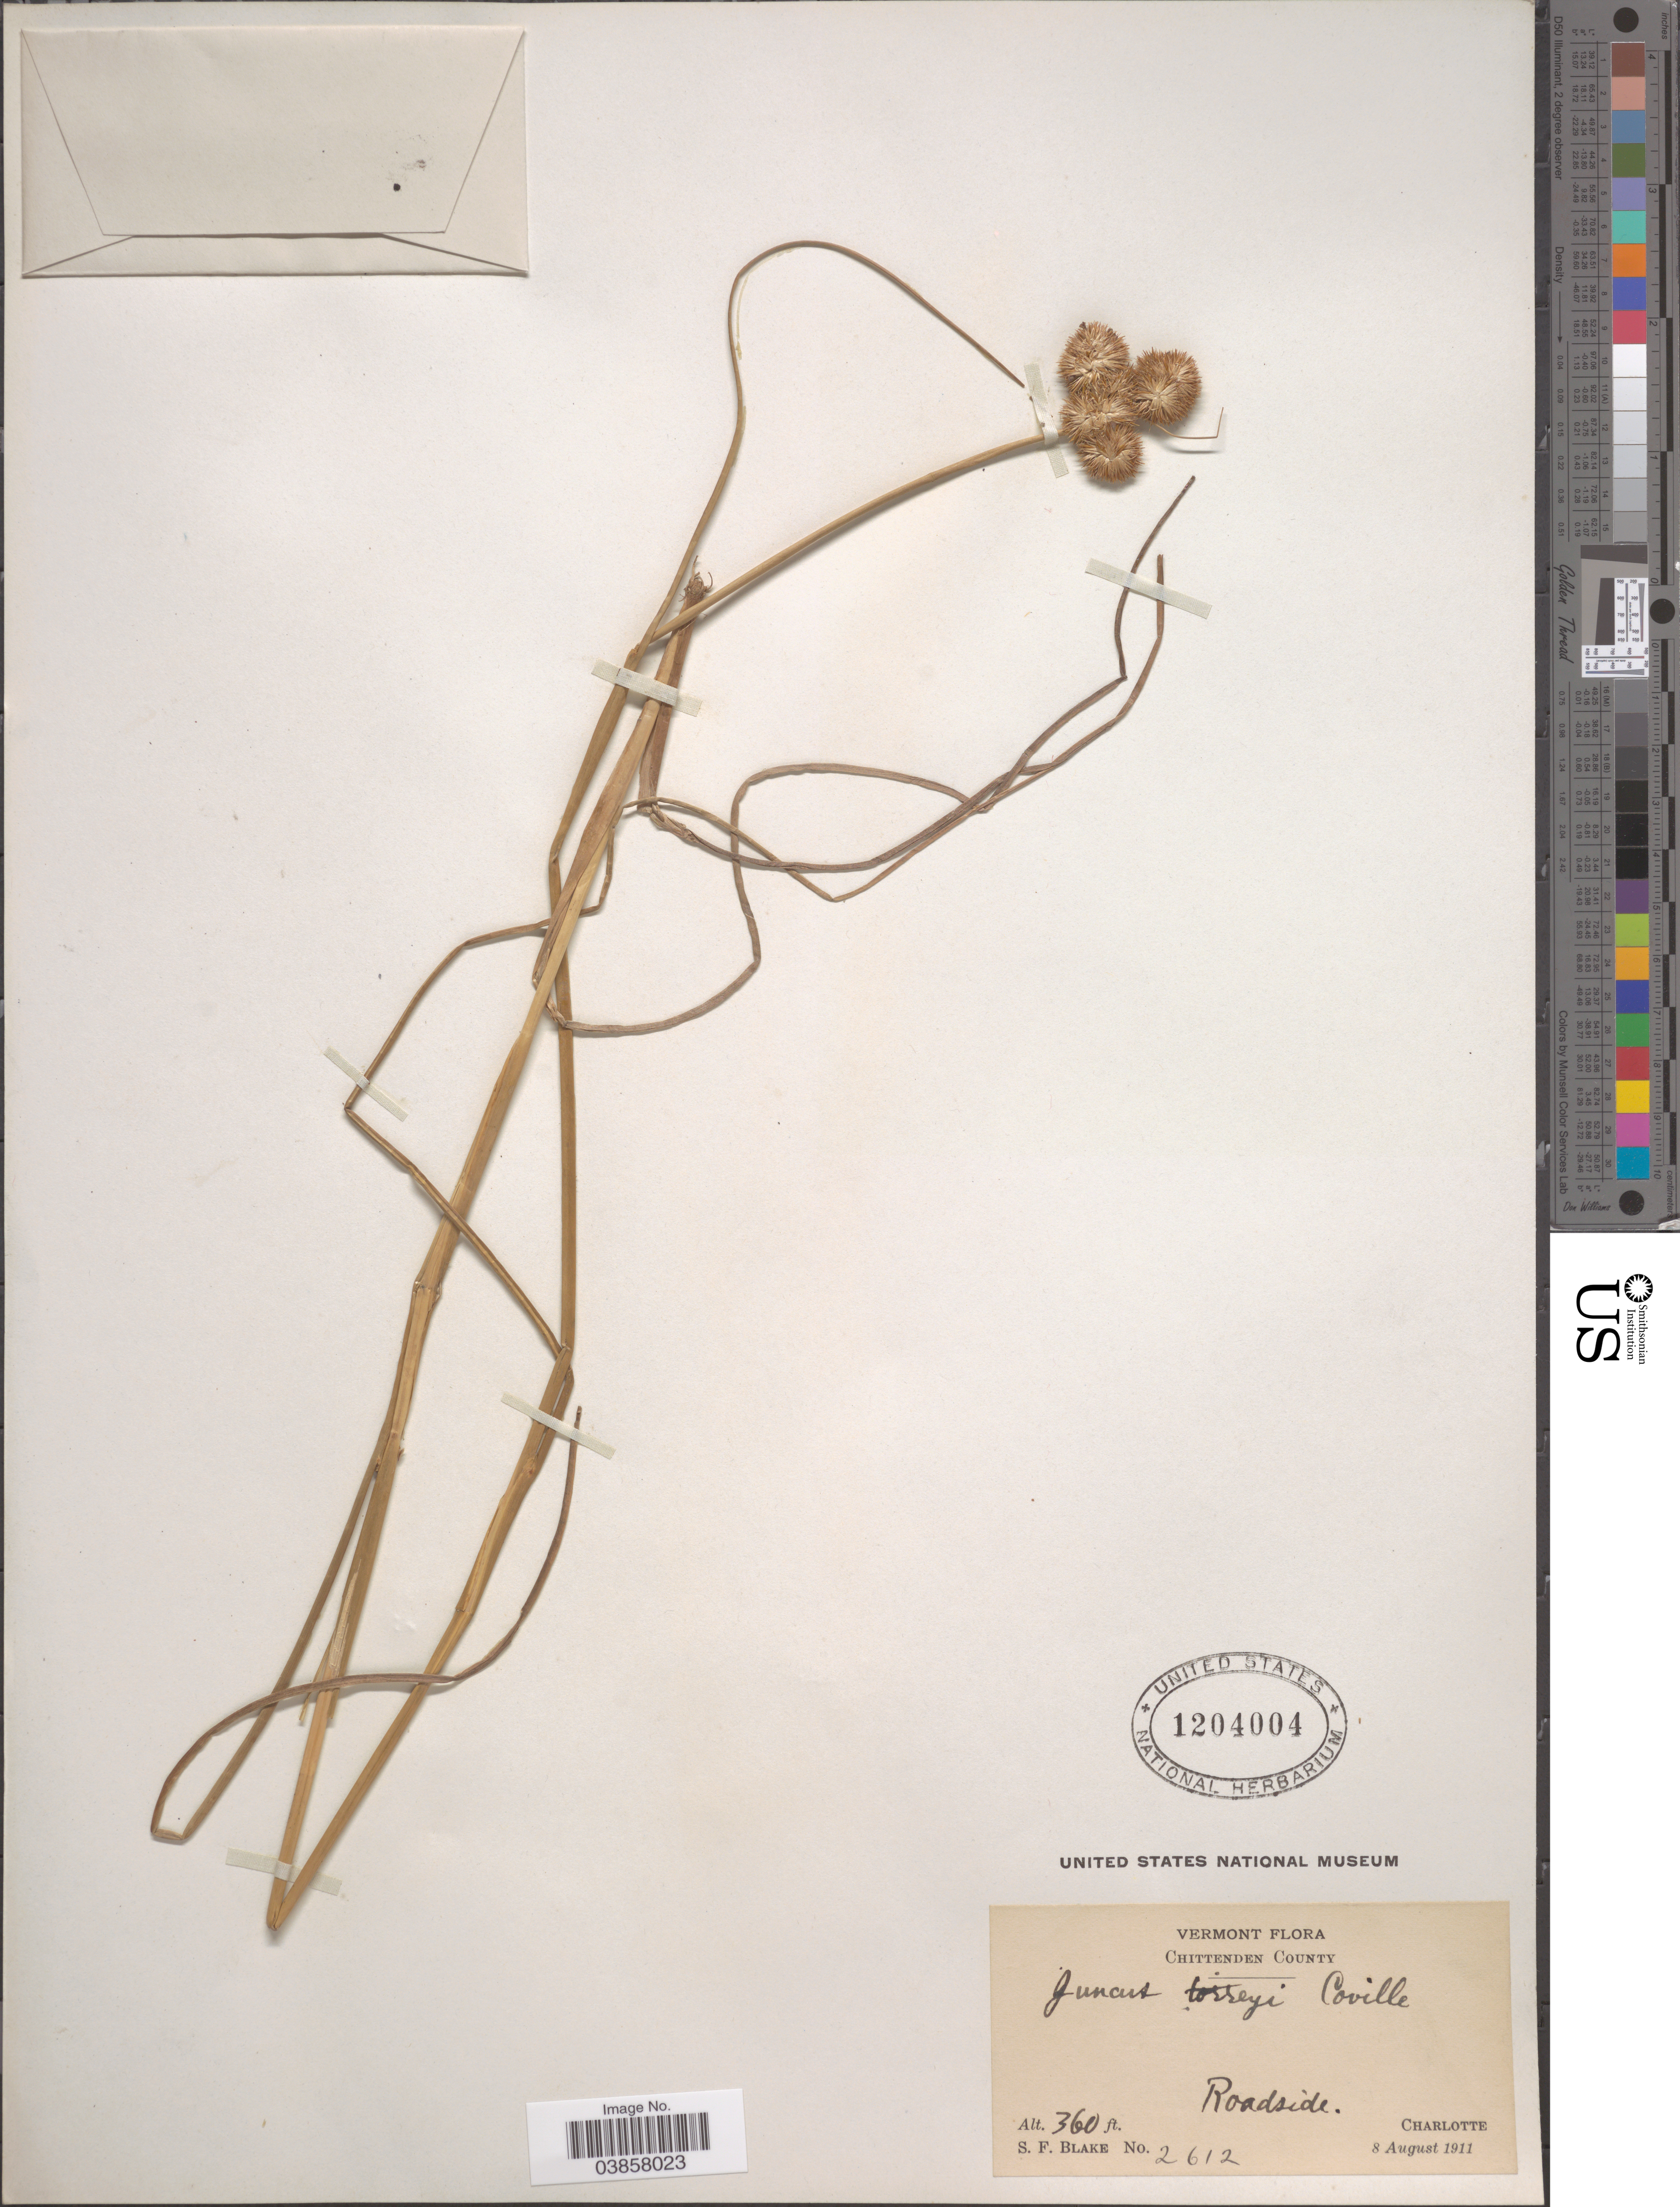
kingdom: Plantae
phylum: Tracheophyta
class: Liliopsida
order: Poales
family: Juncaceae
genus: Juncus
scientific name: Juncus torreyi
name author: Coville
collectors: S. Blake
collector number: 2612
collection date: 1911-08-08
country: United States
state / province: Vermont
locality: Chittenden County. Roadside. Charlotte.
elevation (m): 110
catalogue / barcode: US 1204004